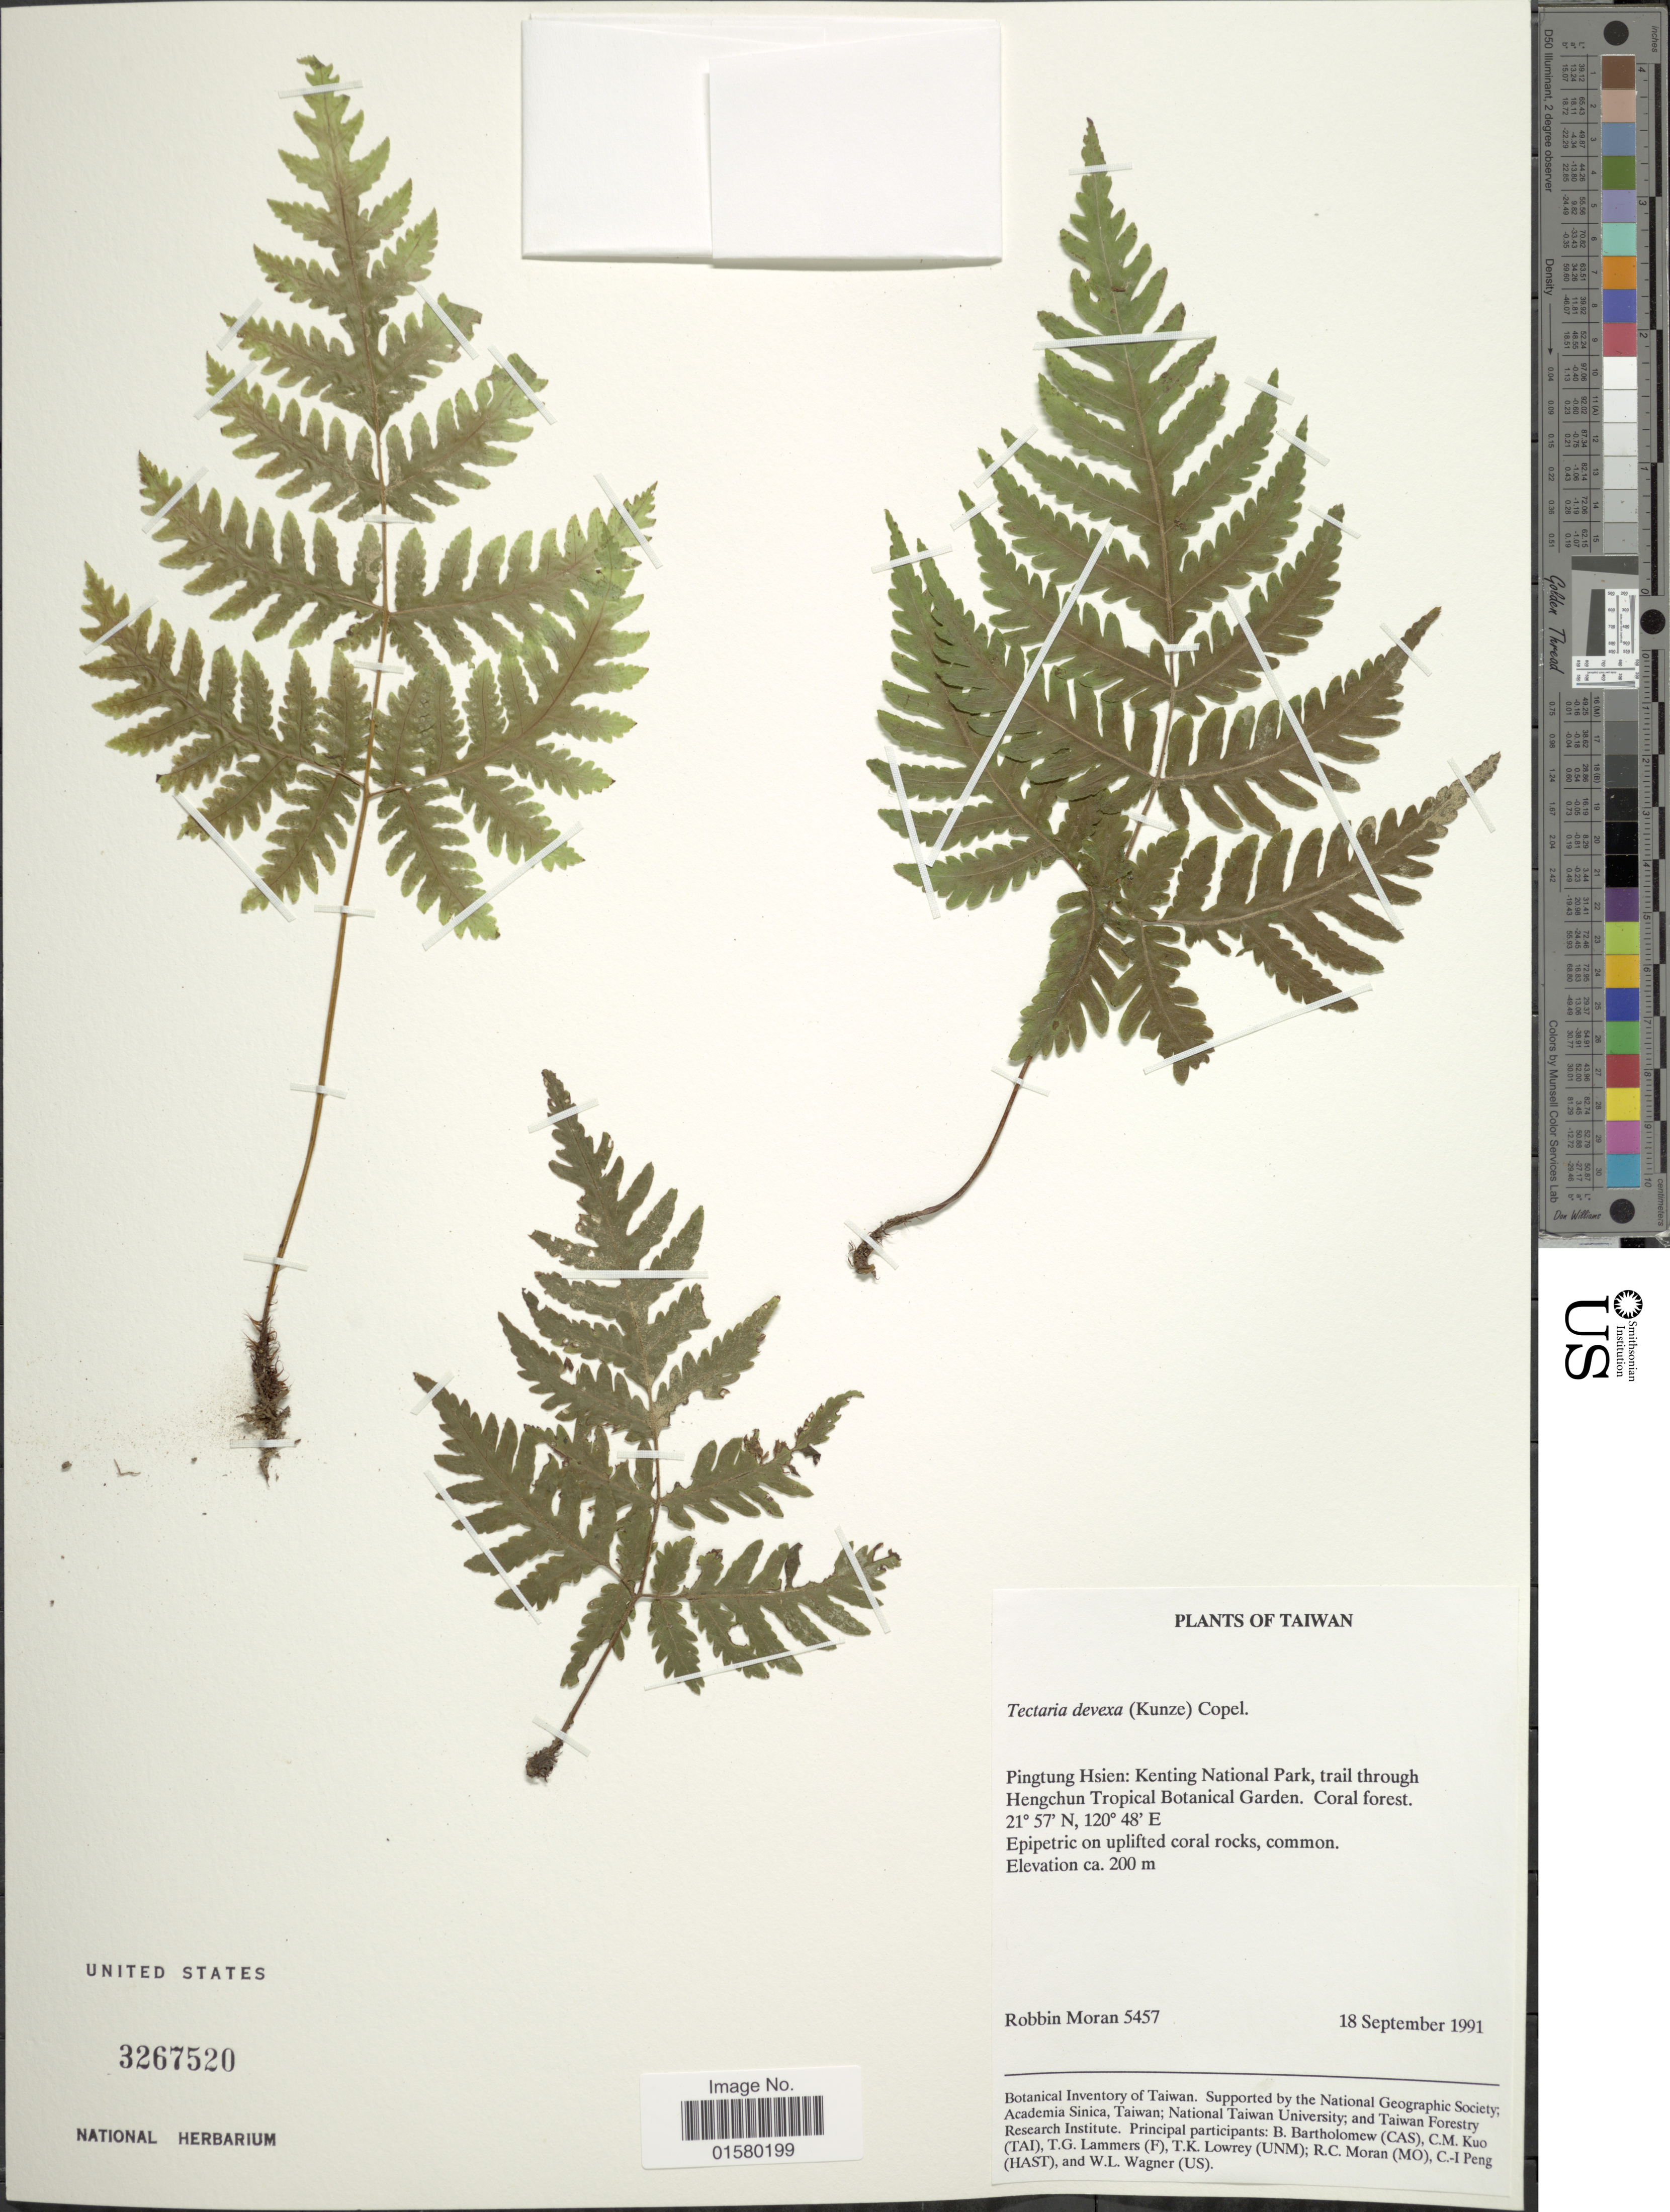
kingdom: Plantae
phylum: Tracheophyta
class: Polypodiopsida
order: Polypodiales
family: Tectariaceae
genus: Tectaria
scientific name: Tectaria devexa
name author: (Kunze) Copel.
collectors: R. C. Moran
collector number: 5457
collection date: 1991-09-18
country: Taiwan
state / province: Pingtung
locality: Pingtung Hsien: Kenting National Park, trail through Hengchun Tropical Botanical Garden, Coral forest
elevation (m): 200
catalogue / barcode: US 3267520